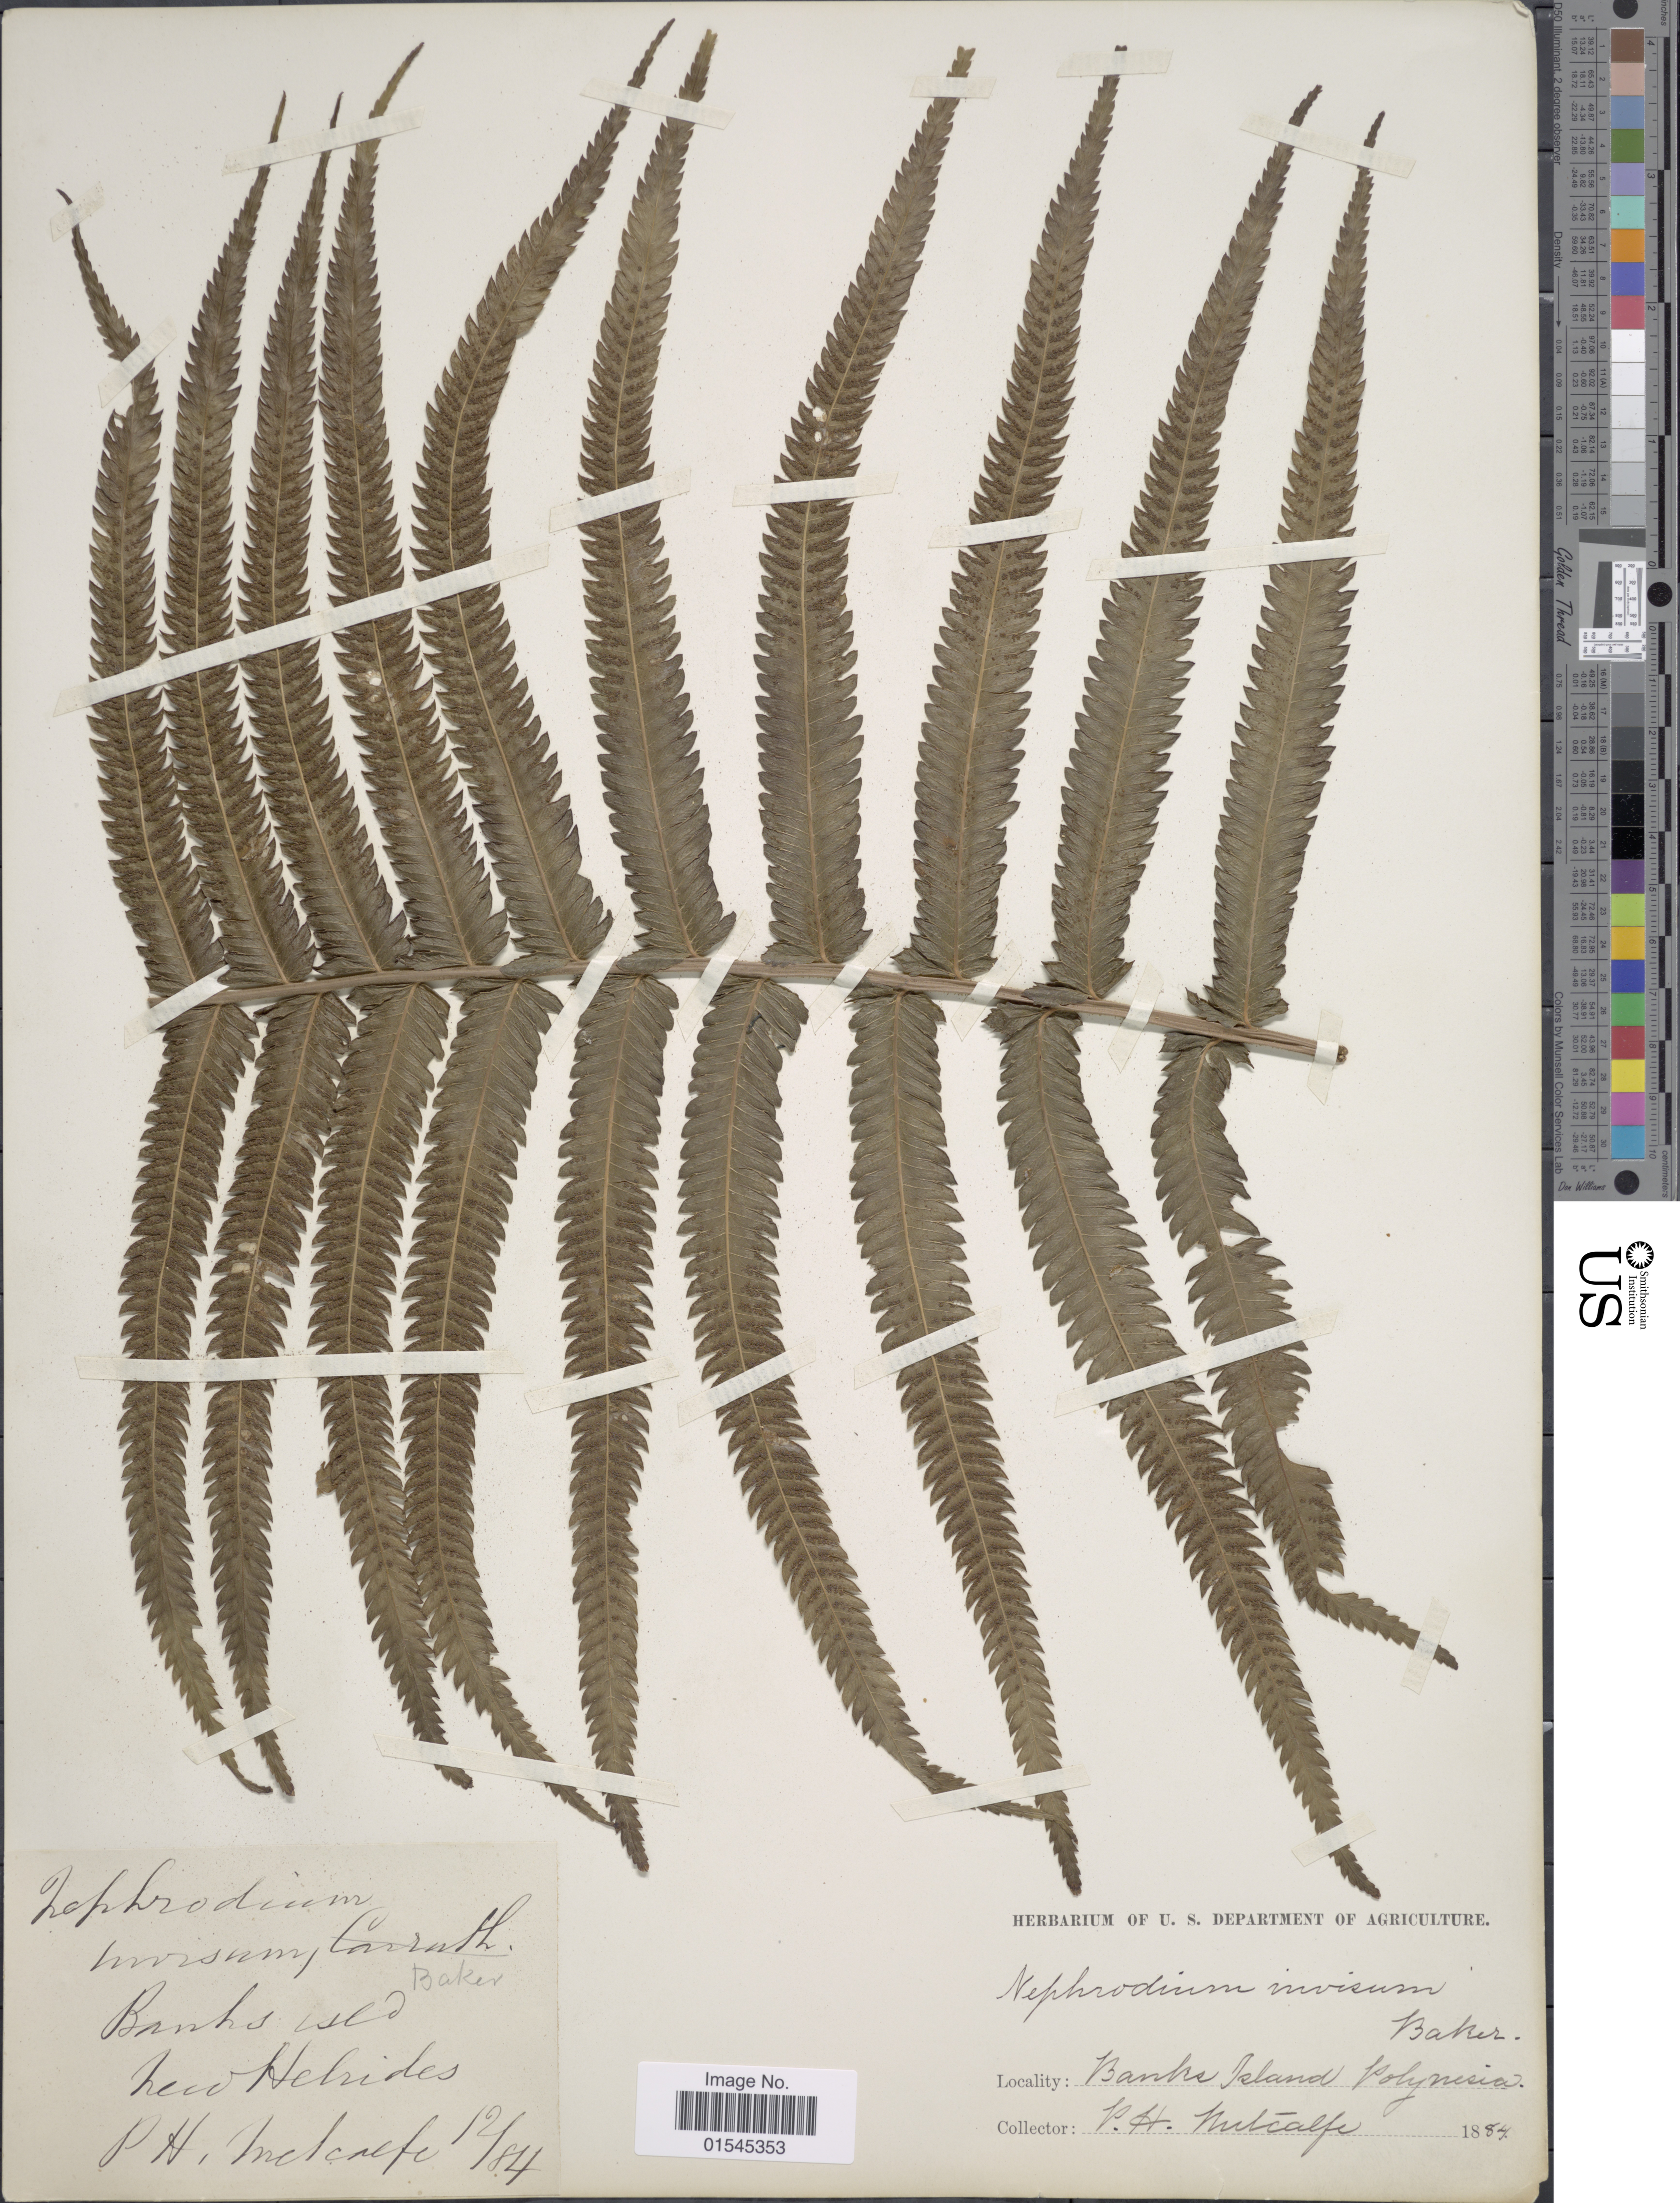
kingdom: Plantae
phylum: Tracheophyta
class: Polypodiopsida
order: Polypodiales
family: Thelypteridaceae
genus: Sphaerostephanos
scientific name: Sphaerostephanos invisus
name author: (G. Forst.) Holttum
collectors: P. Metcalfe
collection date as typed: Transcribed d/m/y: /12/84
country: Vanuatu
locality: Banks Island Polynesia